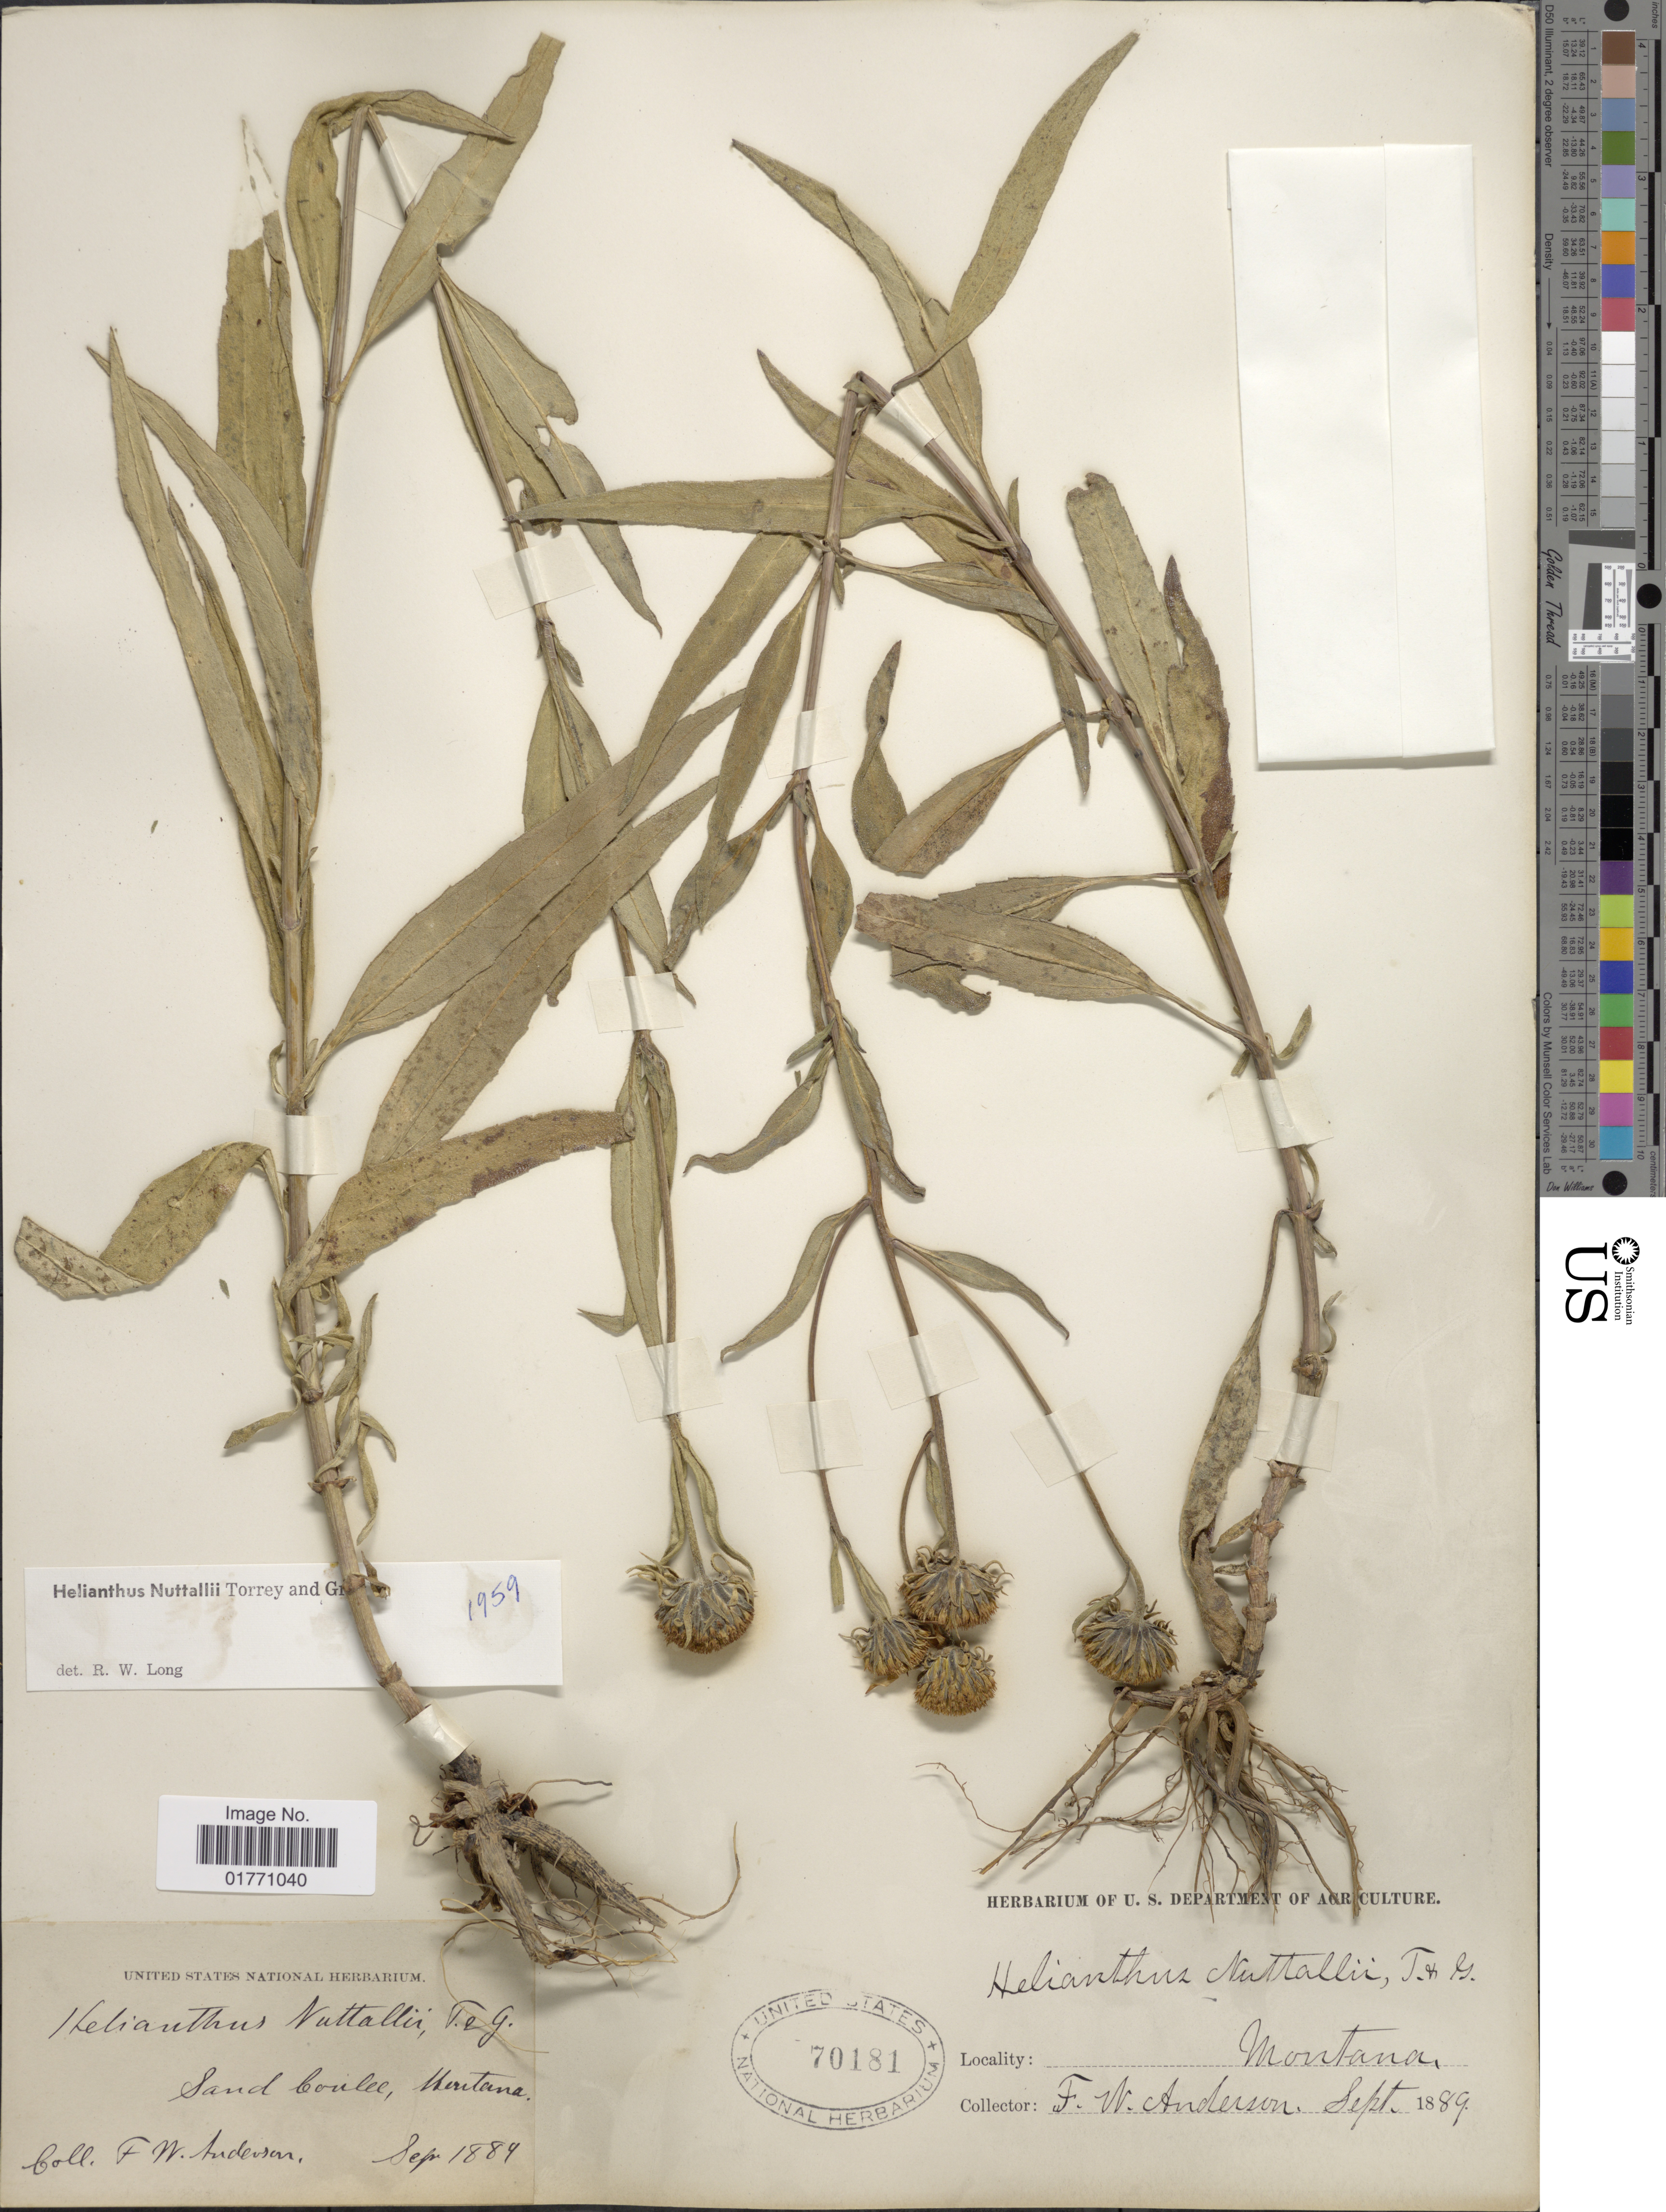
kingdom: Plantae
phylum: Tracheophyta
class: Magnoliopsida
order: Asterales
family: Asteraceae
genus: Helianthus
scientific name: Helianthus nuttallii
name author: Torr. & A. Gray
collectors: F. W. Anderson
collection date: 1889-09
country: United States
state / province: Montana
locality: Sand Coulee.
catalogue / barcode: US 70181